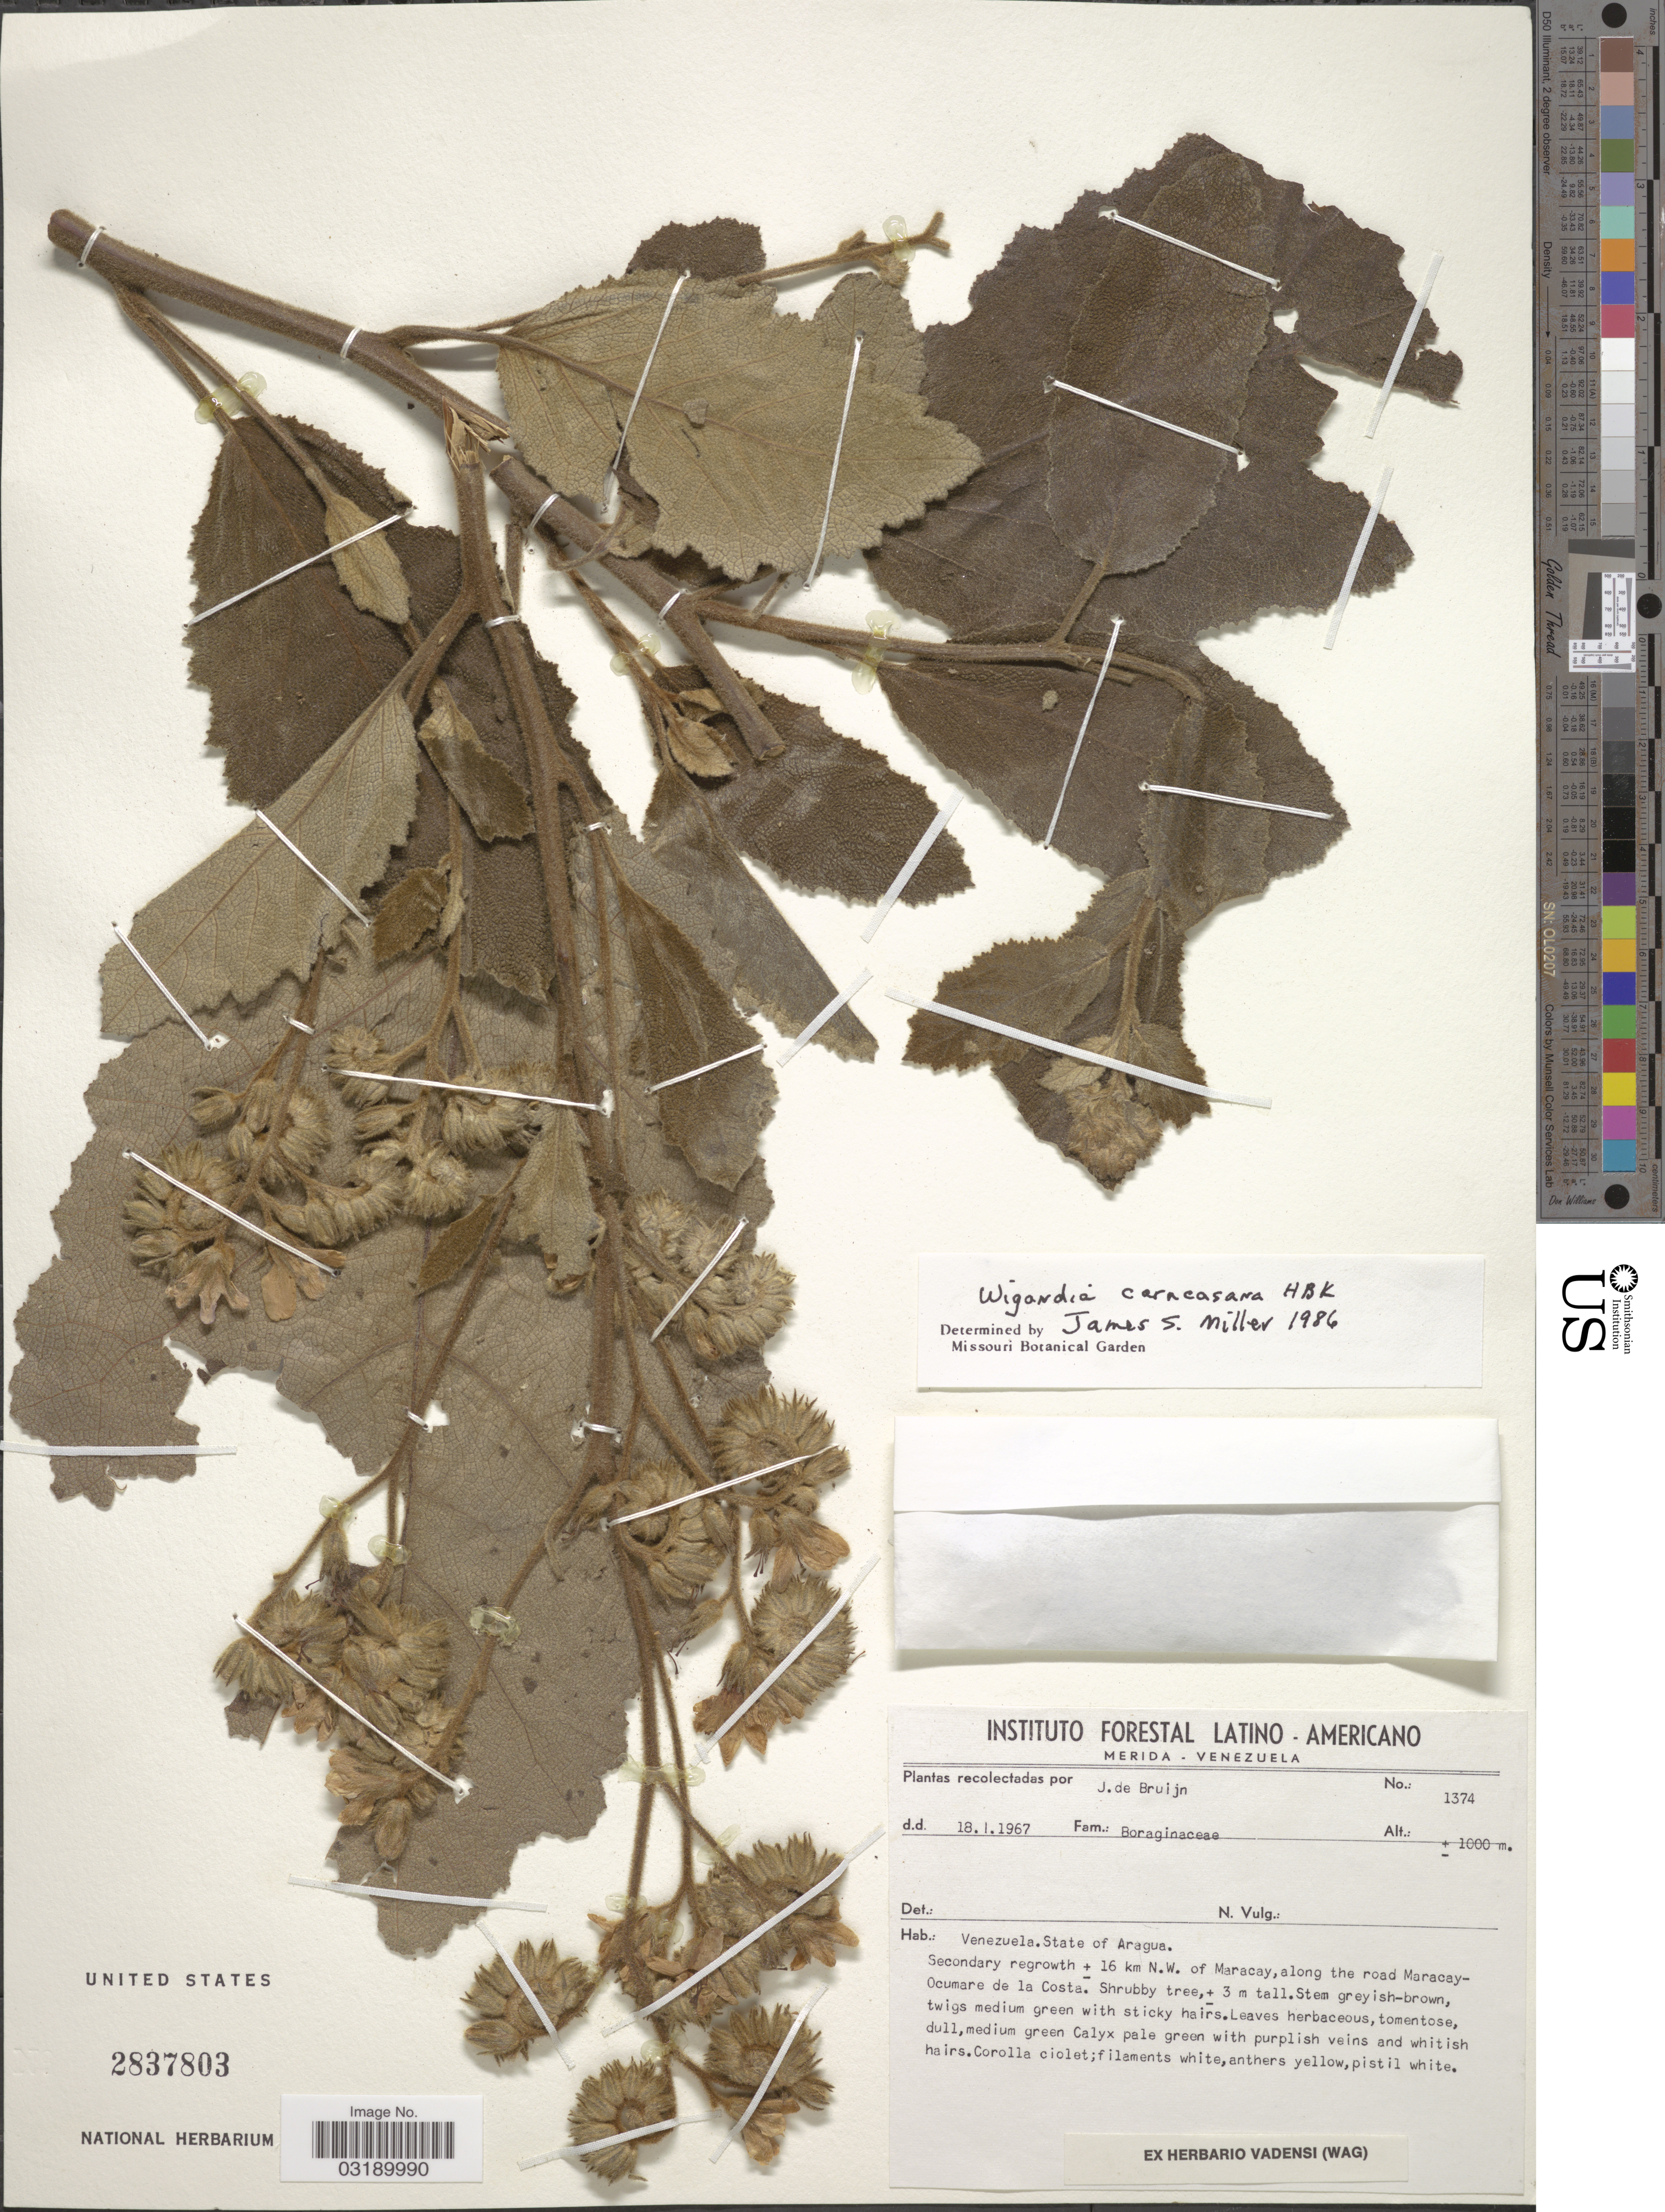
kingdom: Plantae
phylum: Tracheophyta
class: Magnoliopsida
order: Boraginales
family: Namaceae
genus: Wigandia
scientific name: Wigandia caracasana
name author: Kunth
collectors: J. Bruijn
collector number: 1374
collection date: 1967-01-18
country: Venezuela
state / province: Aragua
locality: State of Aragua. ± 16 km N.W. of Maracay along the road Maracay-Ocumare de la Costa.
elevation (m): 1000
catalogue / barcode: US 2837803